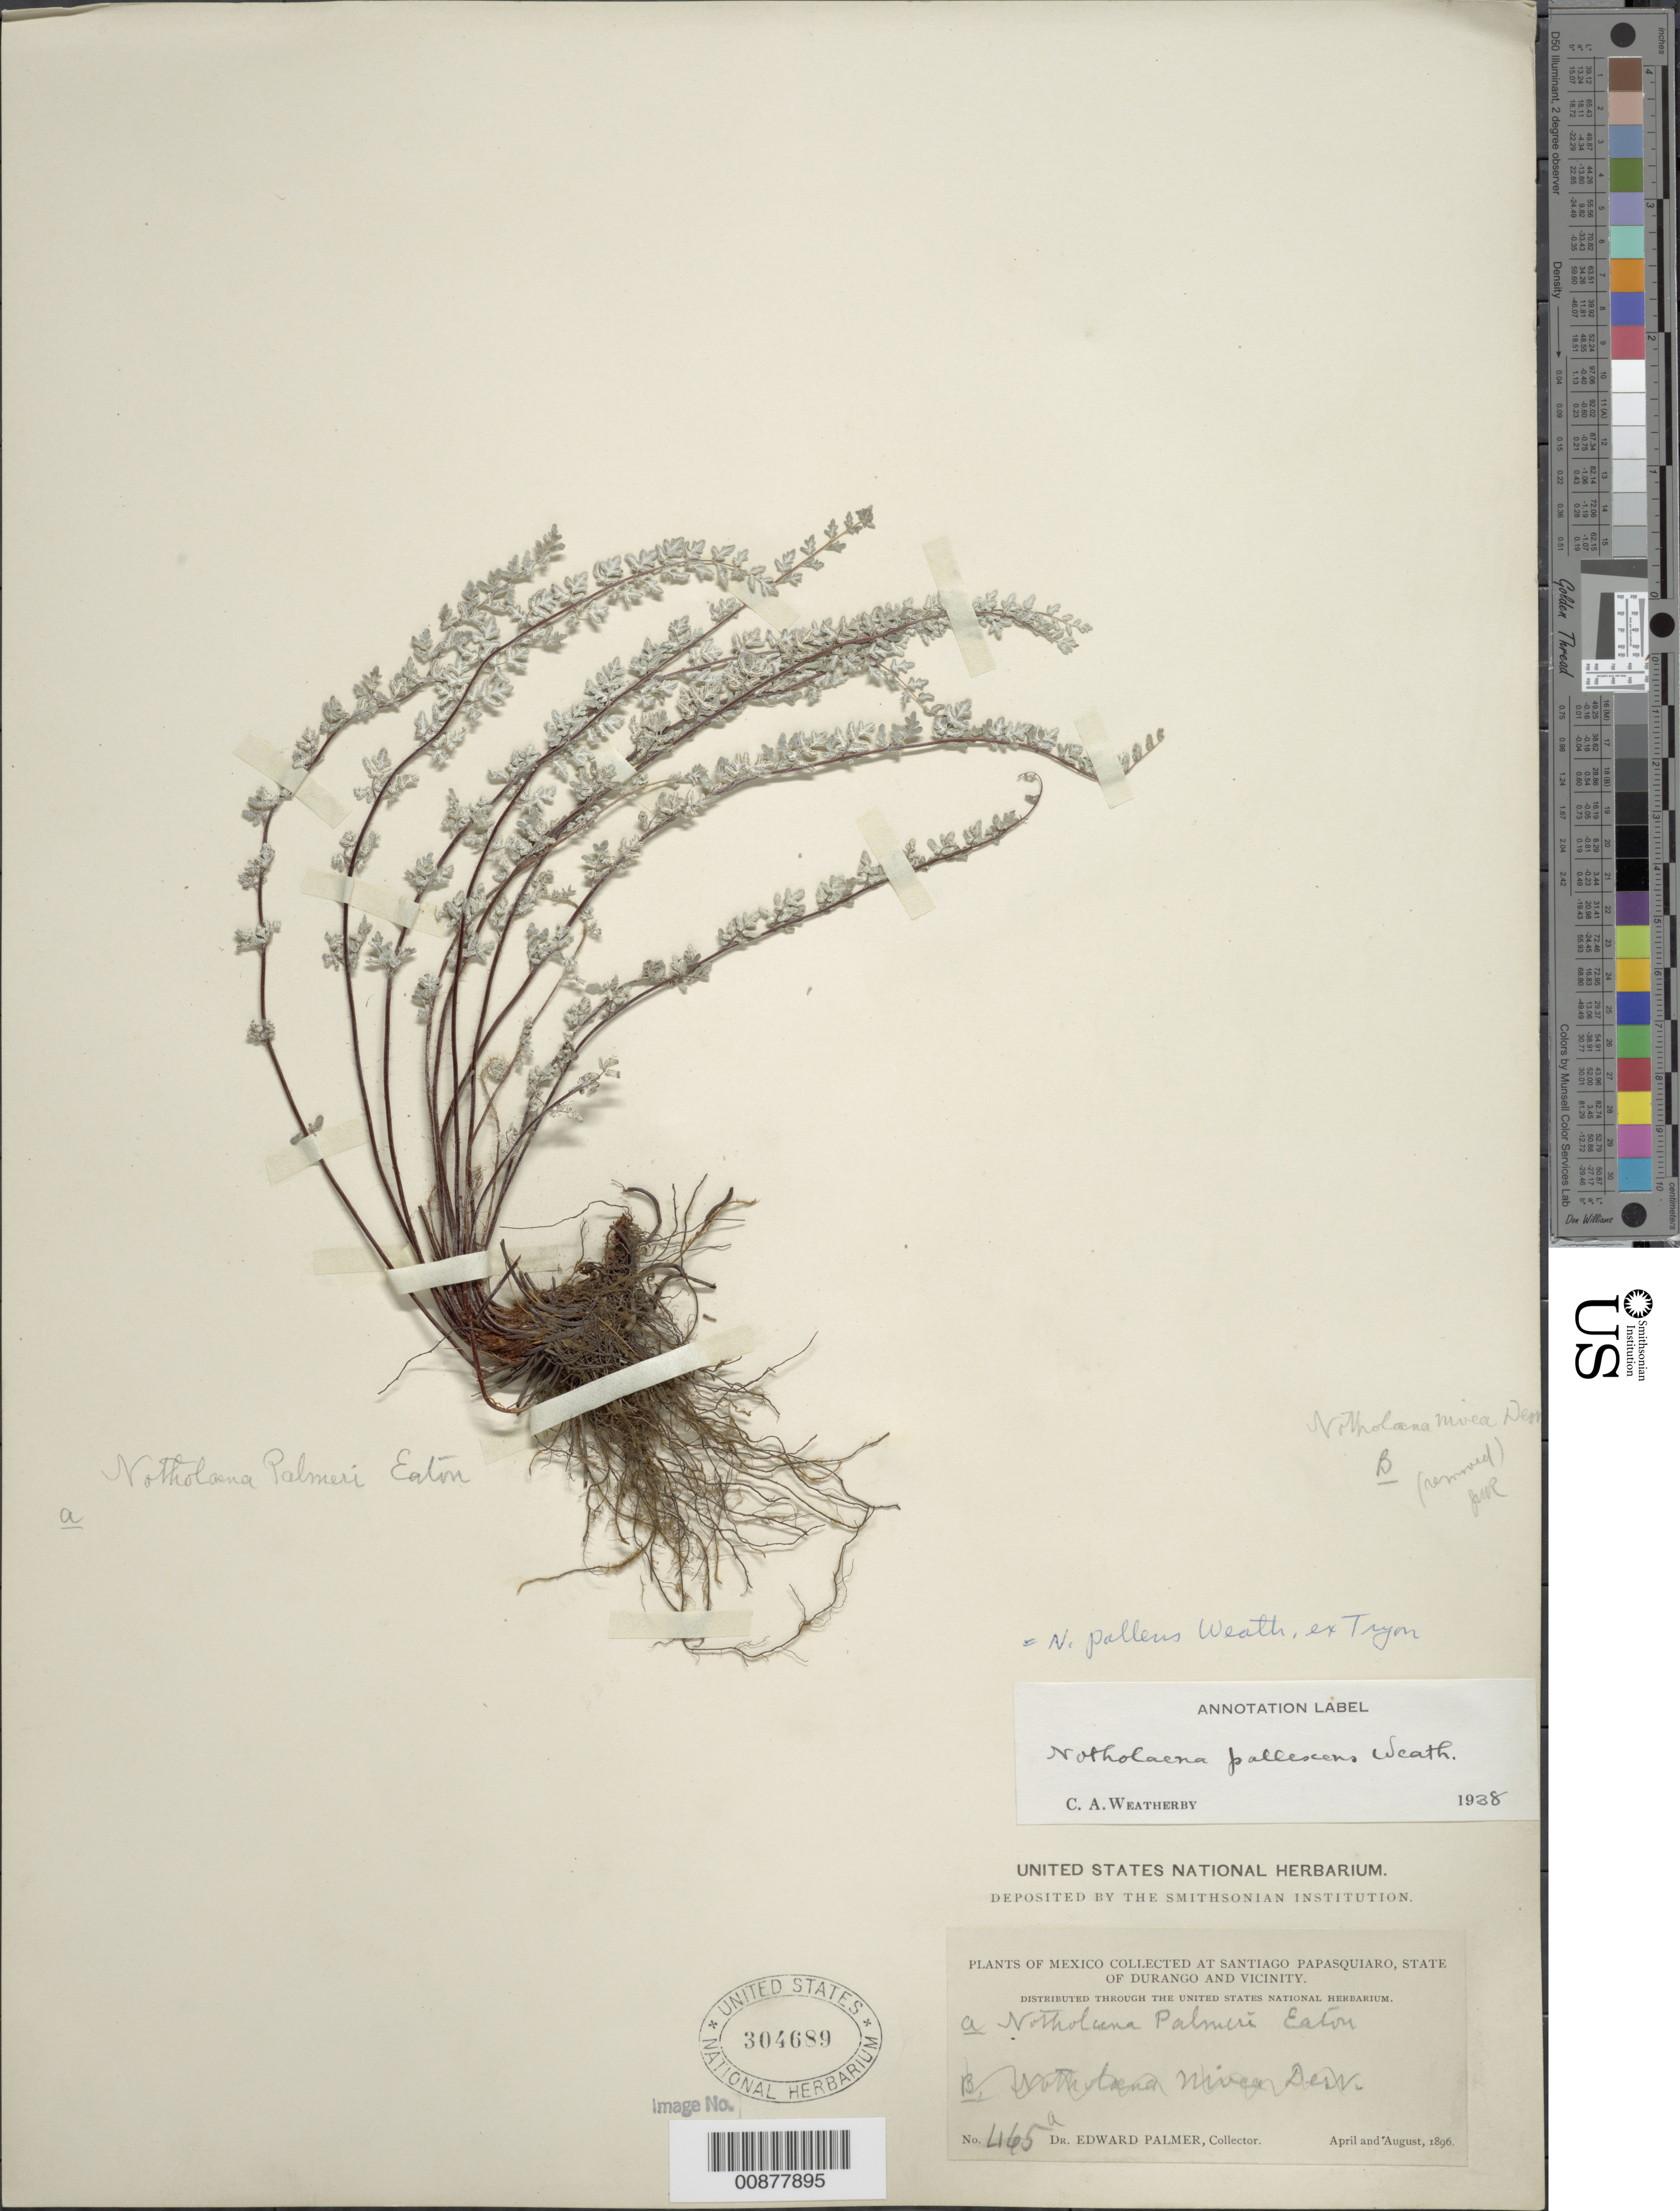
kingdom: Plantae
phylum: Tracheophyta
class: Polypodiopsida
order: Polypodiales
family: Pteridaceae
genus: Argyrochosma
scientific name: Argyrochosma pallens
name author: (Weath.) Windham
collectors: E. Palmer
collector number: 465 a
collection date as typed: Apr 1896 to -- Aug 1896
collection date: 1896-04/1896-08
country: Mexico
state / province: Durango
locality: Santiago Papasquiaro, Durango and vicinity.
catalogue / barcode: US 304689